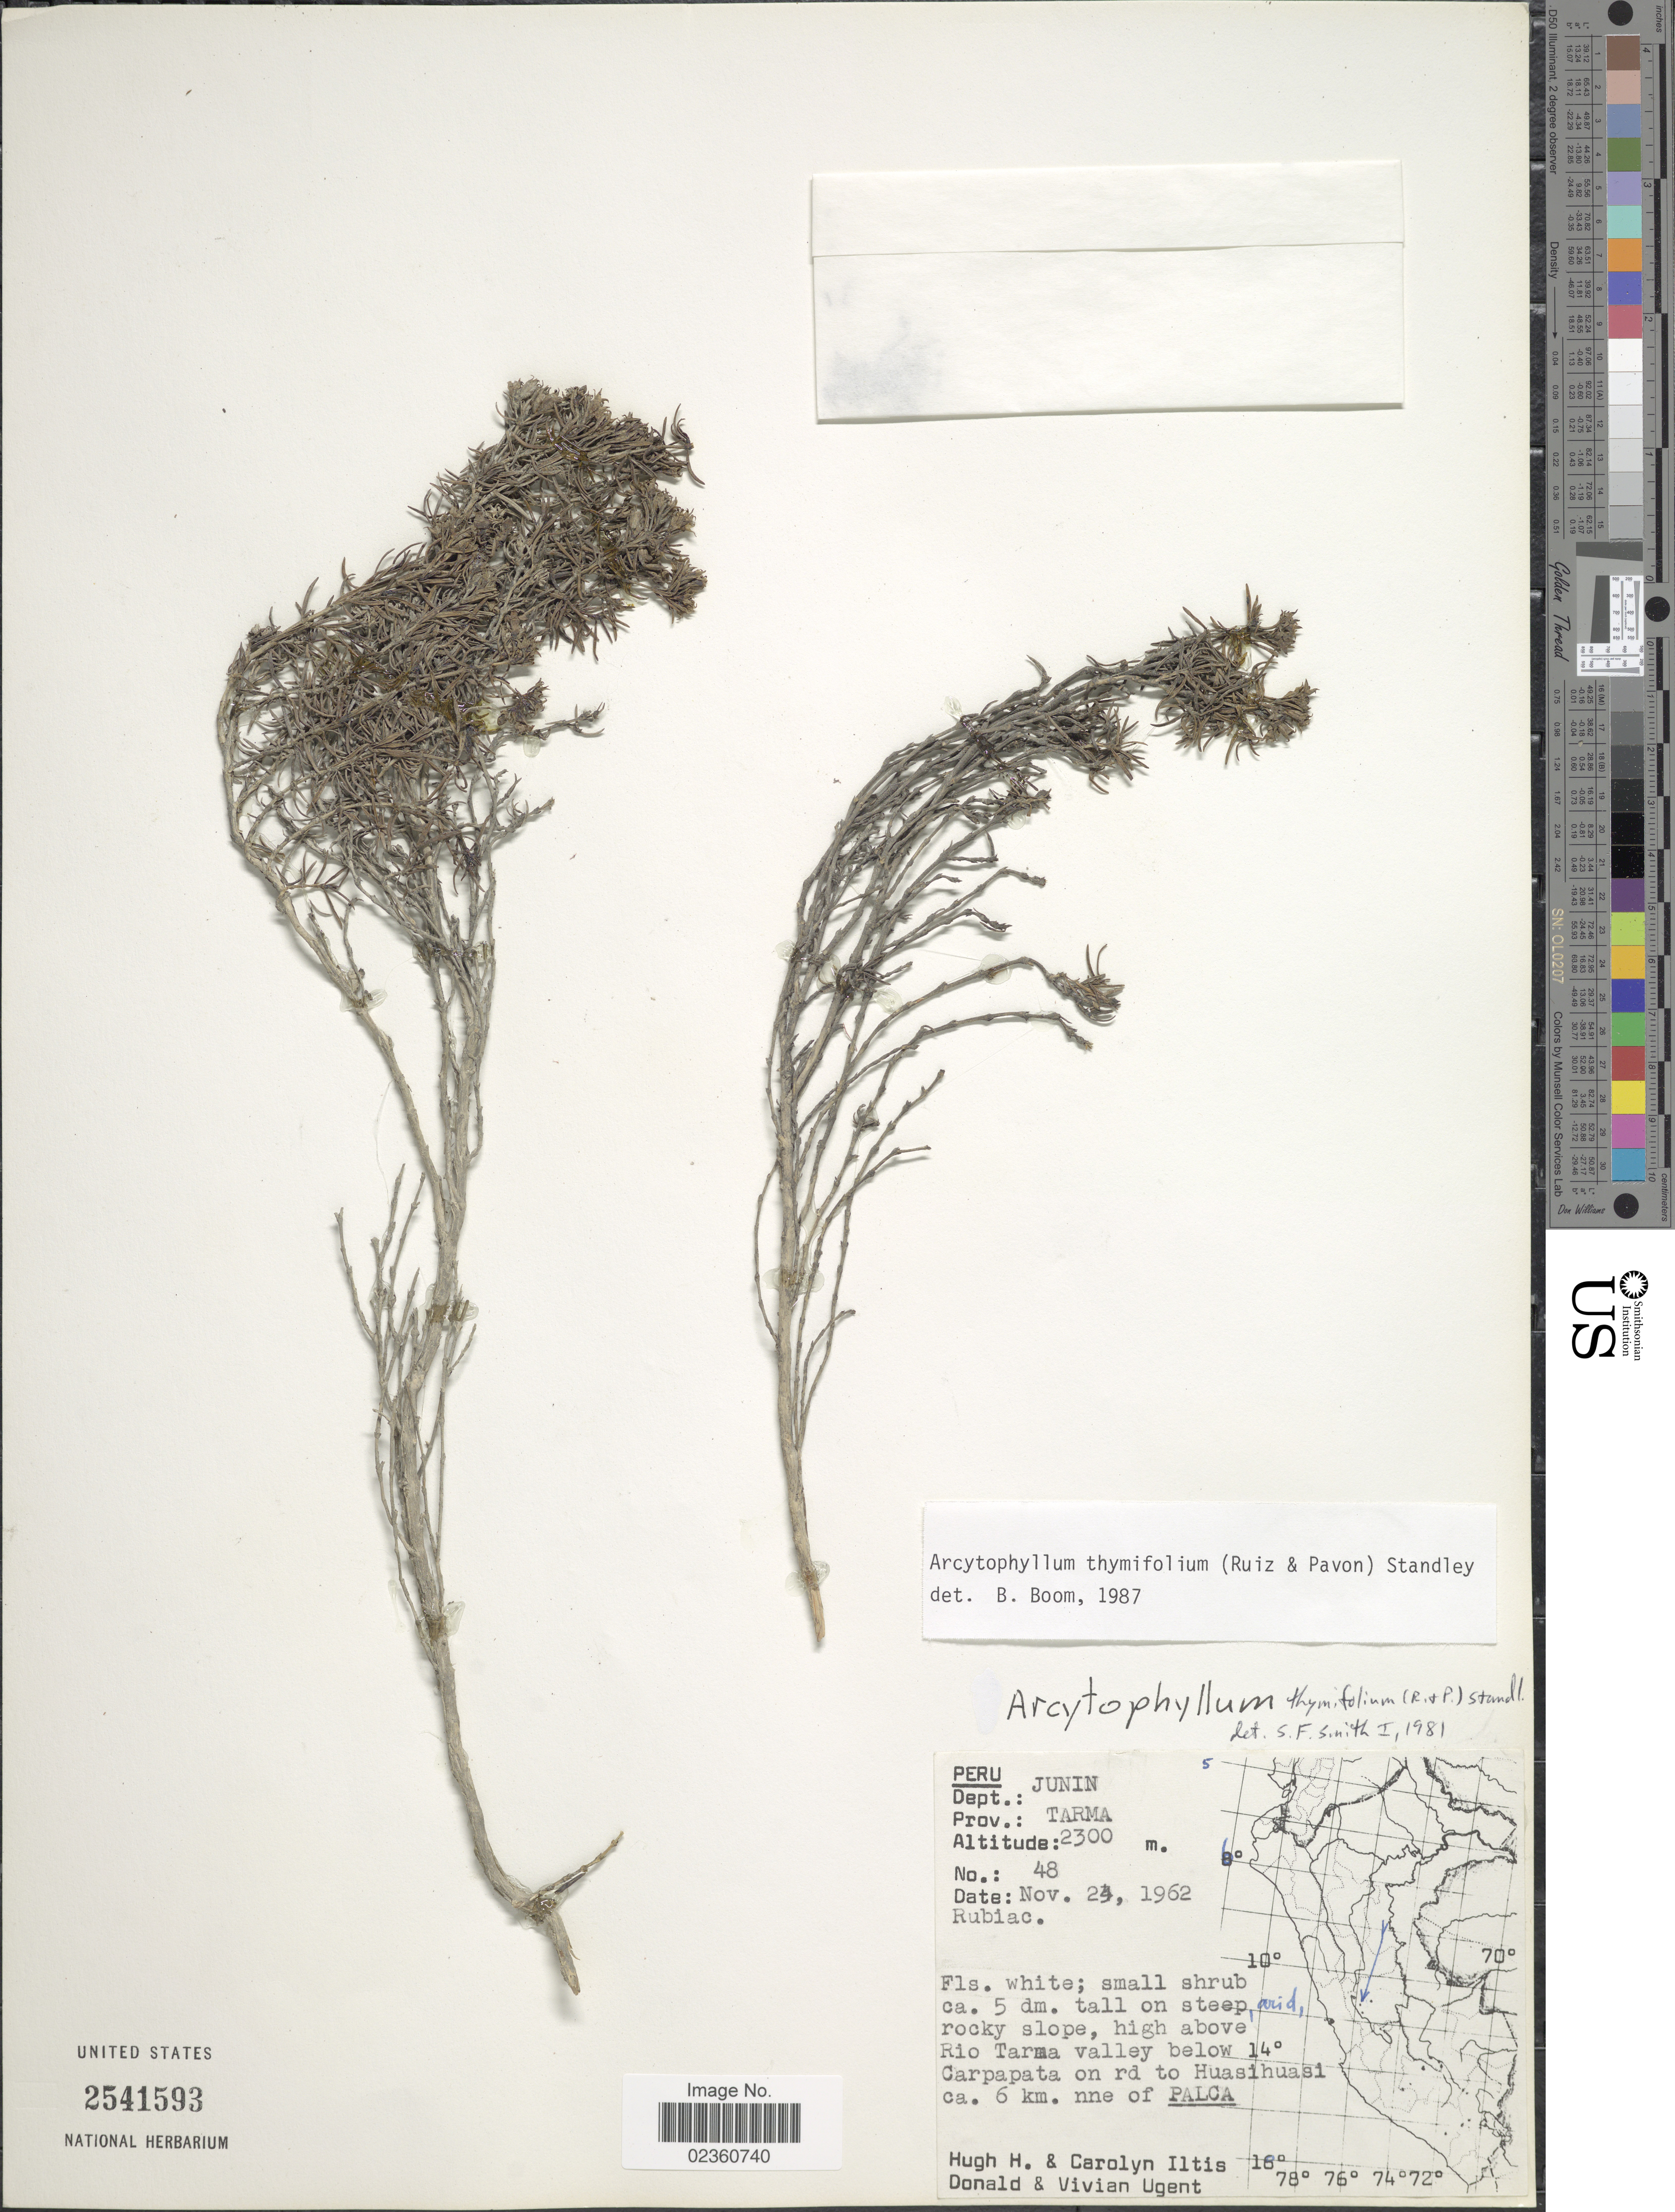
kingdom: Plantae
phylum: Tracheophyta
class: Magnoliopsida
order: Gentianales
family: Rubiaceae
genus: Arcytophyllum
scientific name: Arcytophyllum thymifolium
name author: (Ruiz & Pav.) Standl.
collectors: H. Iltis, C. G. Iltis, D. Ugent & V. Ugent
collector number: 48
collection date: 1962-11-23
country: Peru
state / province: Junín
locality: Dept. Junin, Prov. Tarma, tall on steep rocky slope, high above Rio Tarma valley below Carpapata on rd to Huasihuasi ca. 6 km nne of Palca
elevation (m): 2300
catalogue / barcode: US 2541593